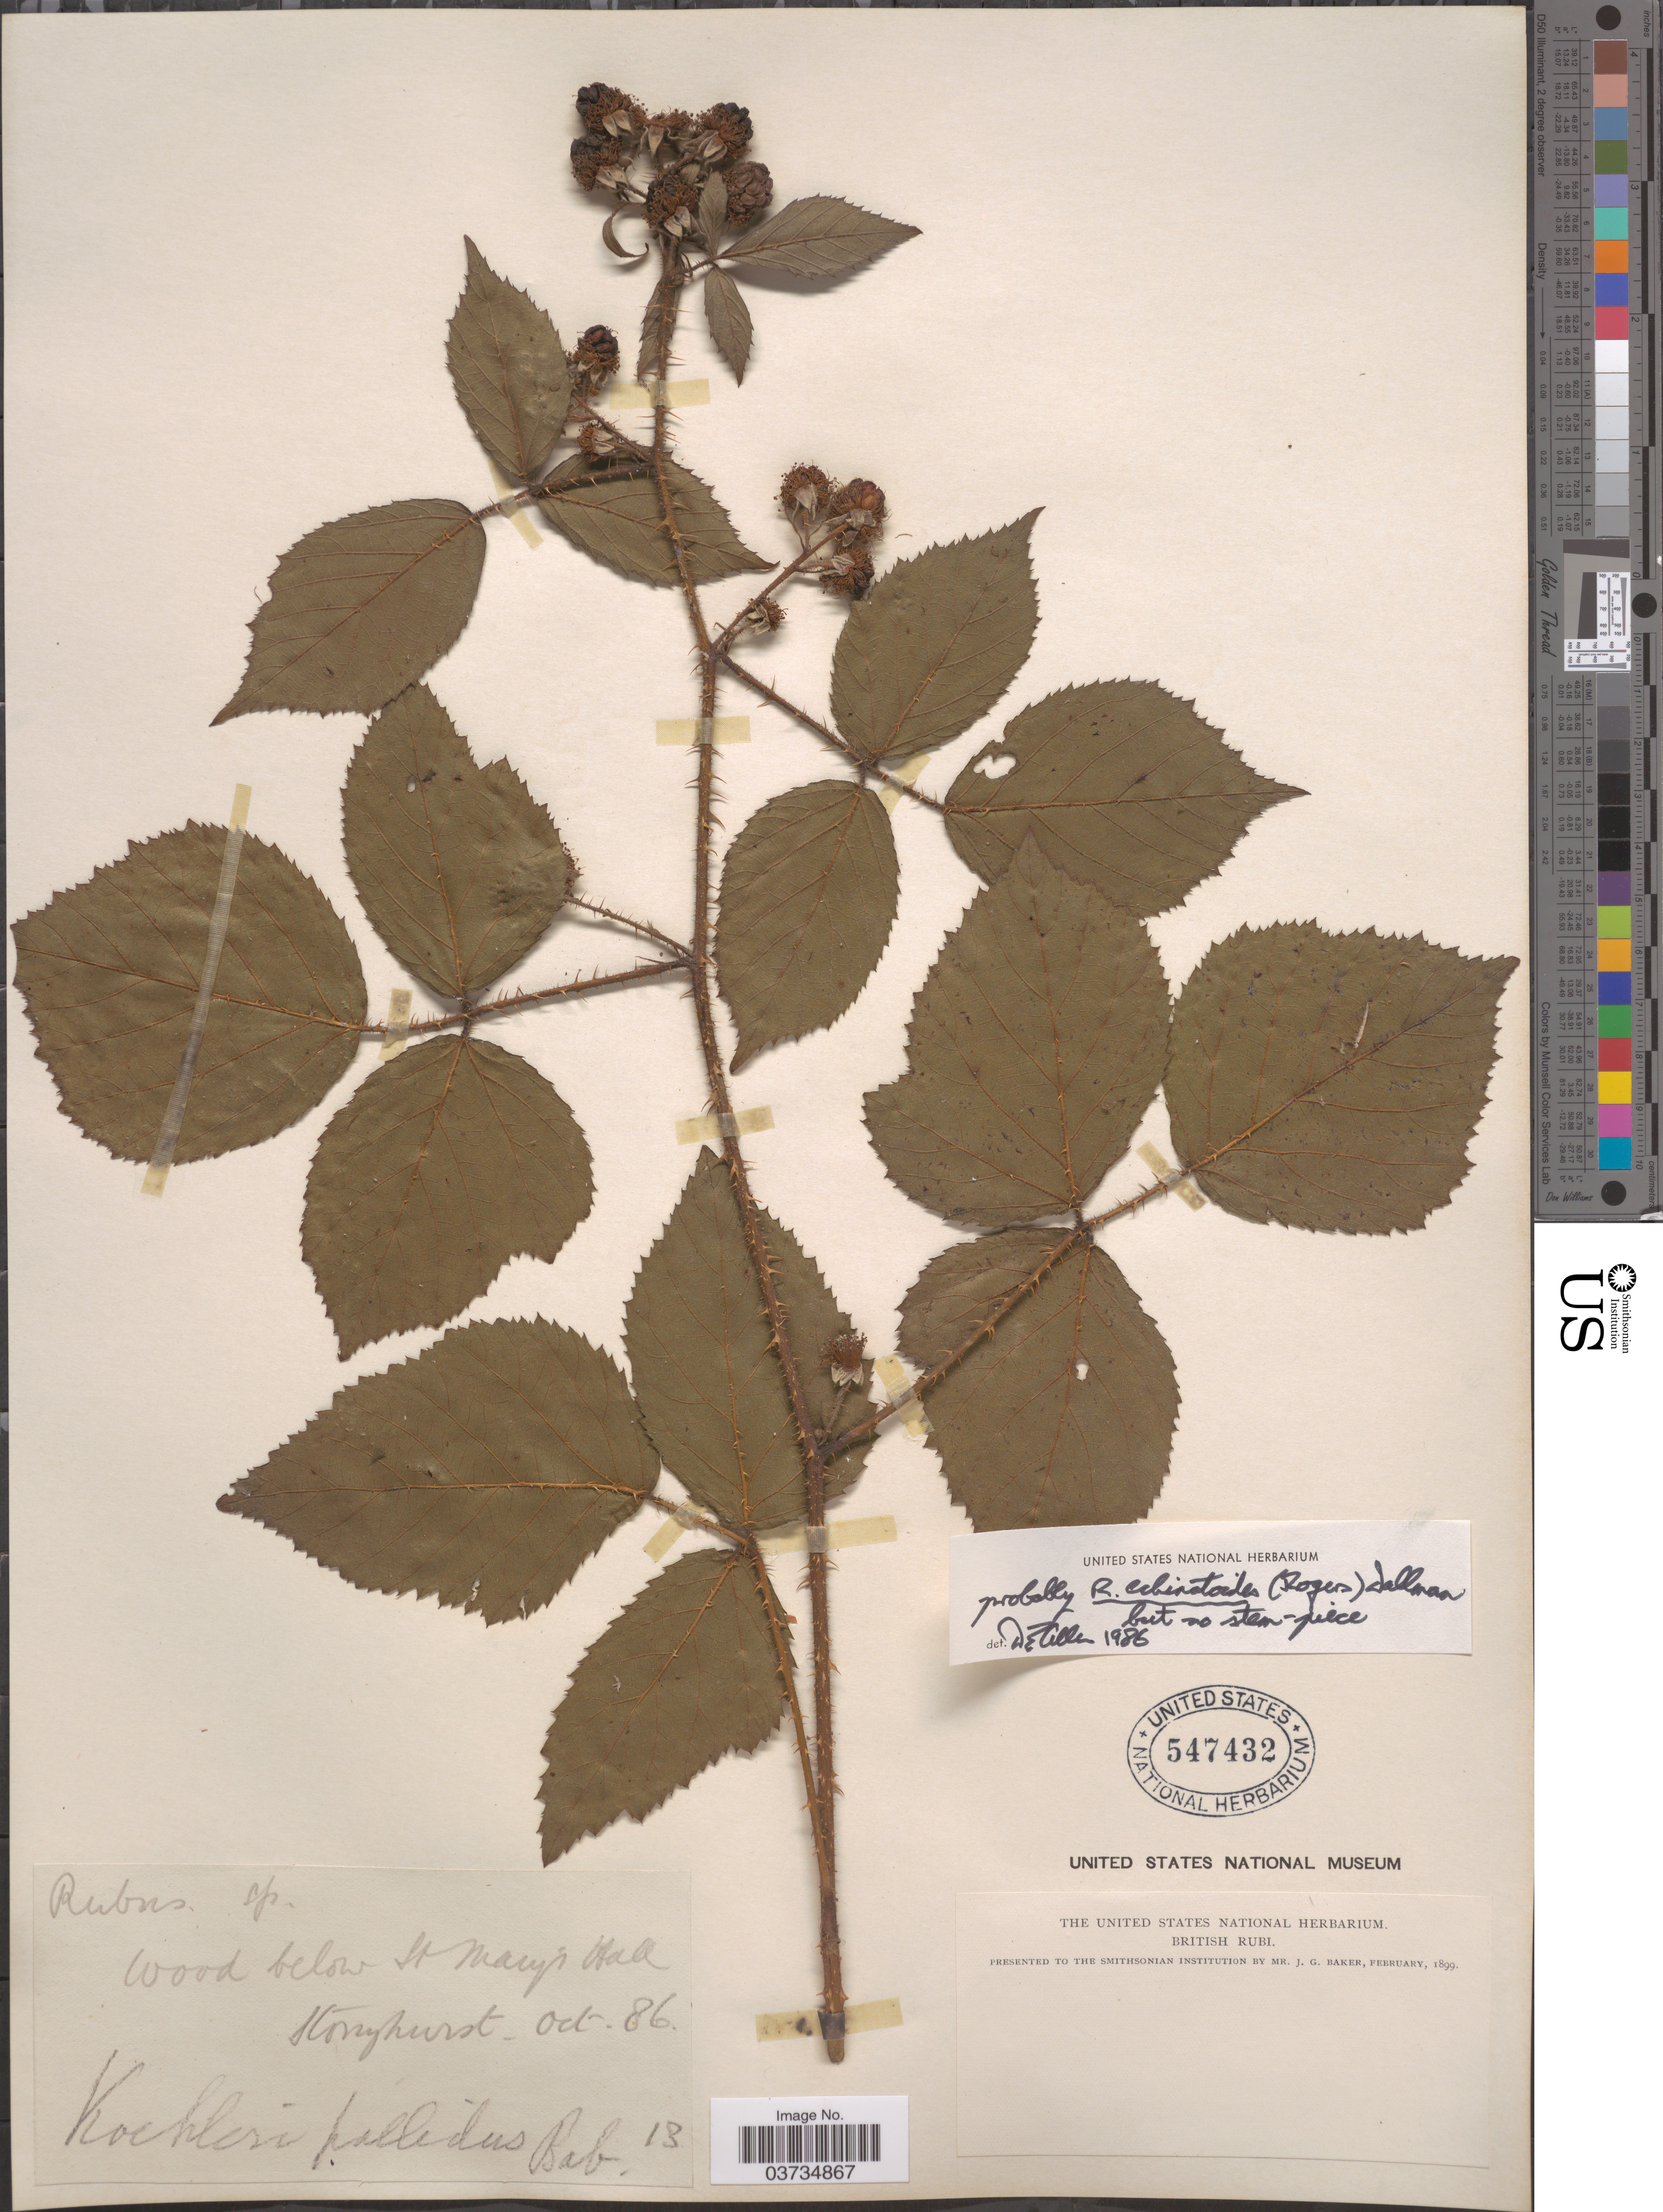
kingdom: Plantae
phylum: Tracheophyta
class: Magnoliopsida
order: Rosales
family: Rosaceae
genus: Rubus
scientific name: Rubus phaeocarpus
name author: W.C.R. Watson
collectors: -. Koehler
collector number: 13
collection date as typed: Transcribed d/m/y: /10/86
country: United Kingdom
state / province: England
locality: Wood below St. Mary's Hall, Stonyhurst.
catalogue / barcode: US 547432